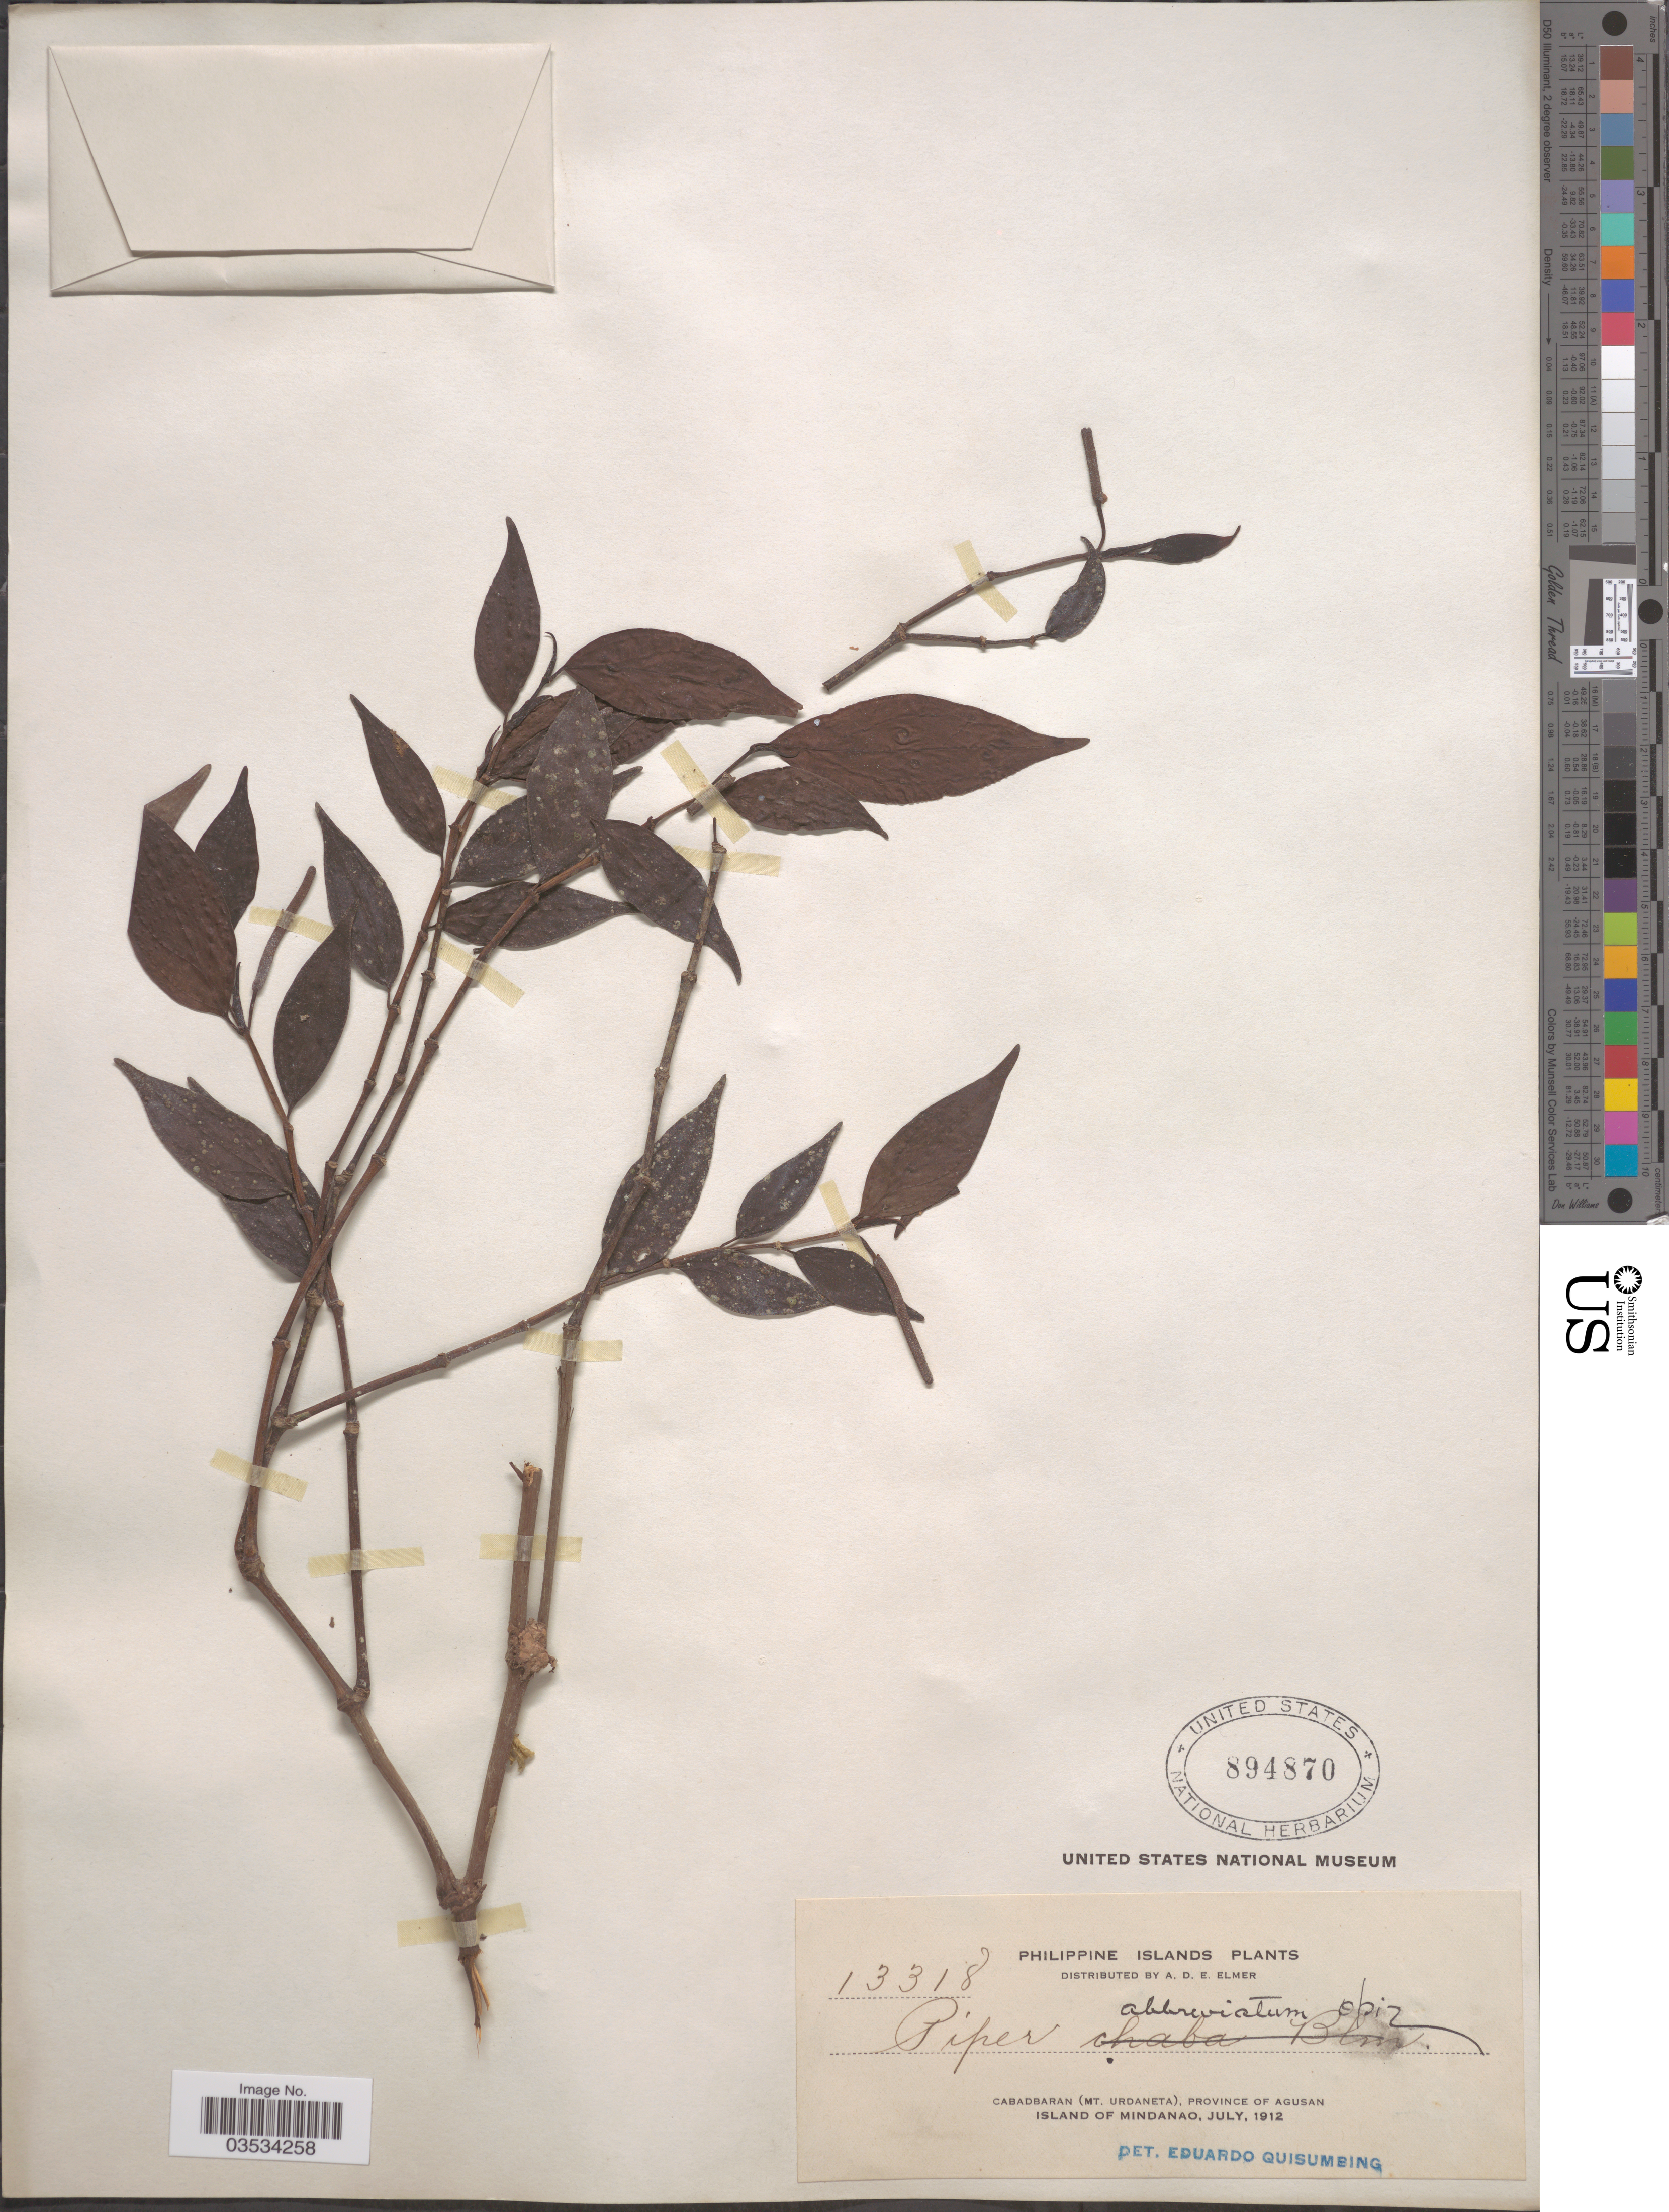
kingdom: Plantae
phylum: Tracheophyta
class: Magnoliopsida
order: Piperales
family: Piperaceae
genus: Piper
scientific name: Piper abbreviatum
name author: Opiz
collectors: A. D. E. Elmer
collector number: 13318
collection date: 1912-07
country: Philippines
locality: Philippine Islands. Cabadbaran (Mt. Urdaneta), Province of Agusan. Island of Mindanao.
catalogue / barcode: US 894870